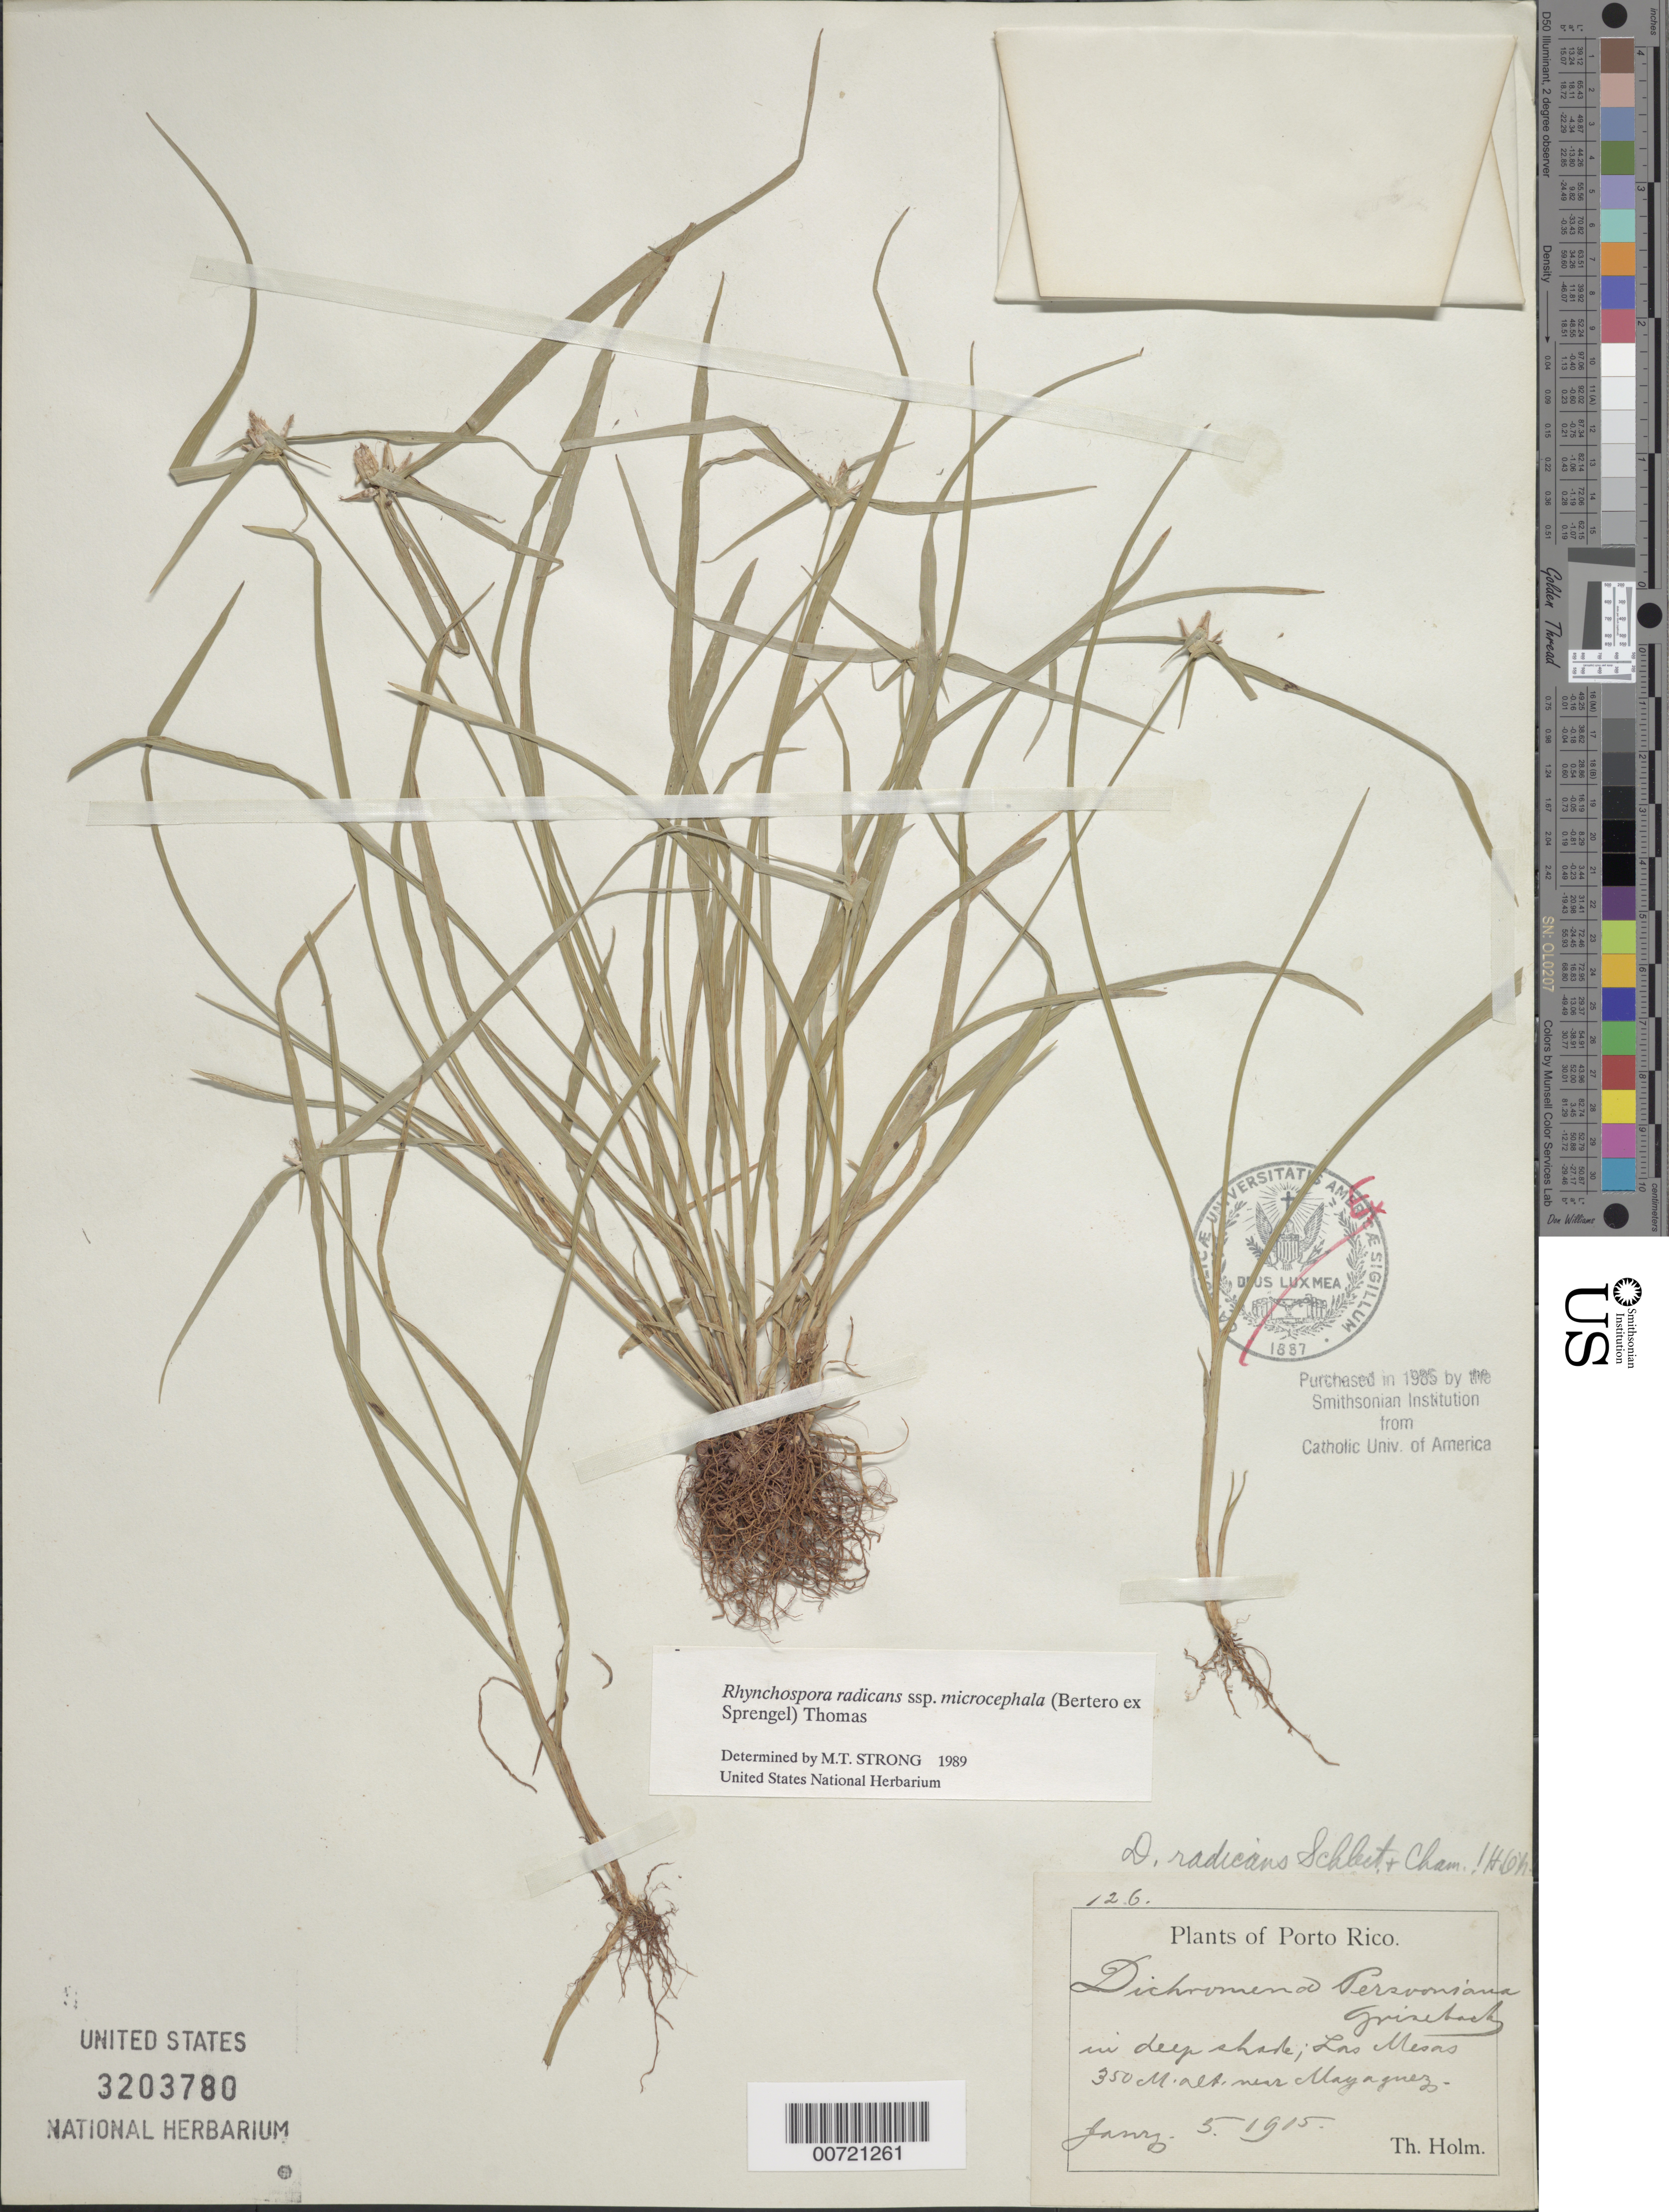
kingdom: Plantae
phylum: Tracheophyta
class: Liliopsida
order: Poales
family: Cyperaceae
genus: Rhynchospora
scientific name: Rhynchospora radicans subsp. microcephala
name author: (Bertero ex Spreng.) W.W. Thomas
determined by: Strong, M. T., (US), Smithsonian Institution - National Museum of Natural History (UNITED STATES)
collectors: H. T. Holm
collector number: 126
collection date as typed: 05 Jan 1915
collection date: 1915-01-05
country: Puerto Rico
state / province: Mayagüez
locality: Las Mesas, near Mayagüez.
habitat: In deep shade.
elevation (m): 350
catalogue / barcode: US 3203780